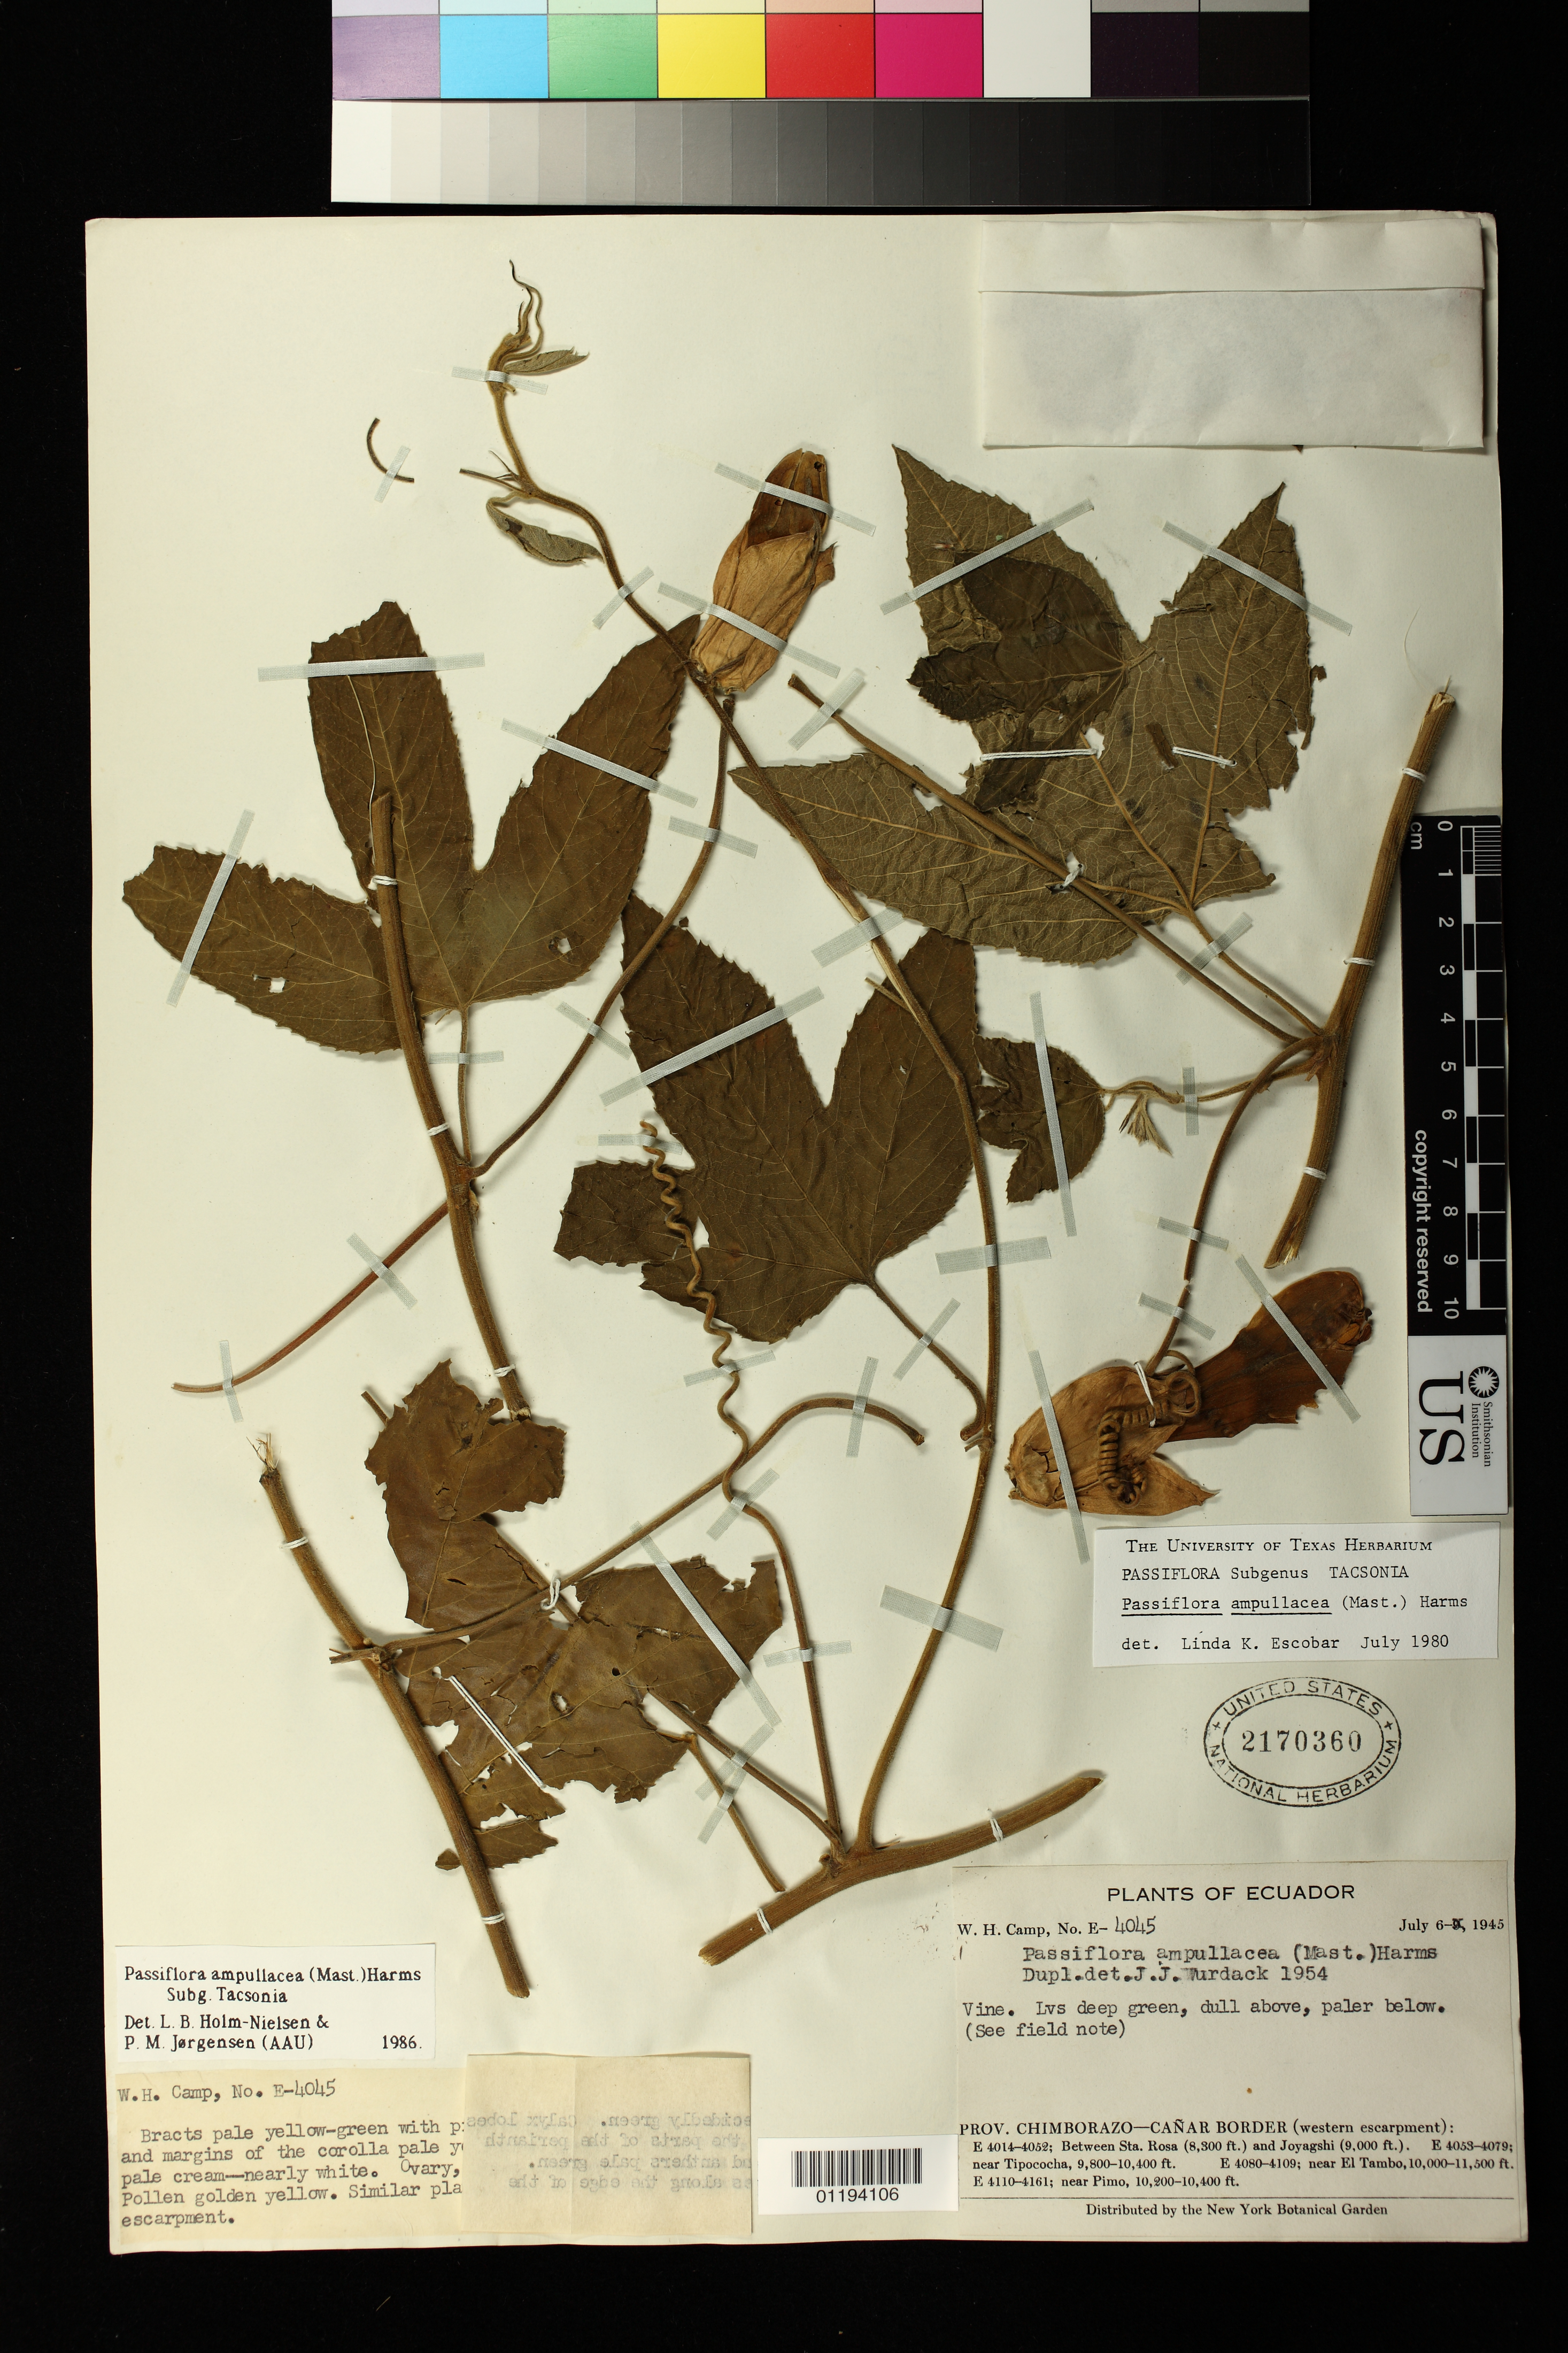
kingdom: Plantae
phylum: Tracheophyta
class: Magnoliopsida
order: Malpighiales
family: Passifloraceae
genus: Passiflora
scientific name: Passiflora ampullacea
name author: (Mast.) Harms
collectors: W. H. Camp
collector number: E4045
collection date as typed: Jul 6 1945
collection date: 1945-07-06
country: Ecuador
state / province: Chimborazo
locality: Canar Border (western escarpment); E4014-4052; between Santa Rosa and Joyagshi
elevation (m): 2530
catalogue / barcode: US 2170360